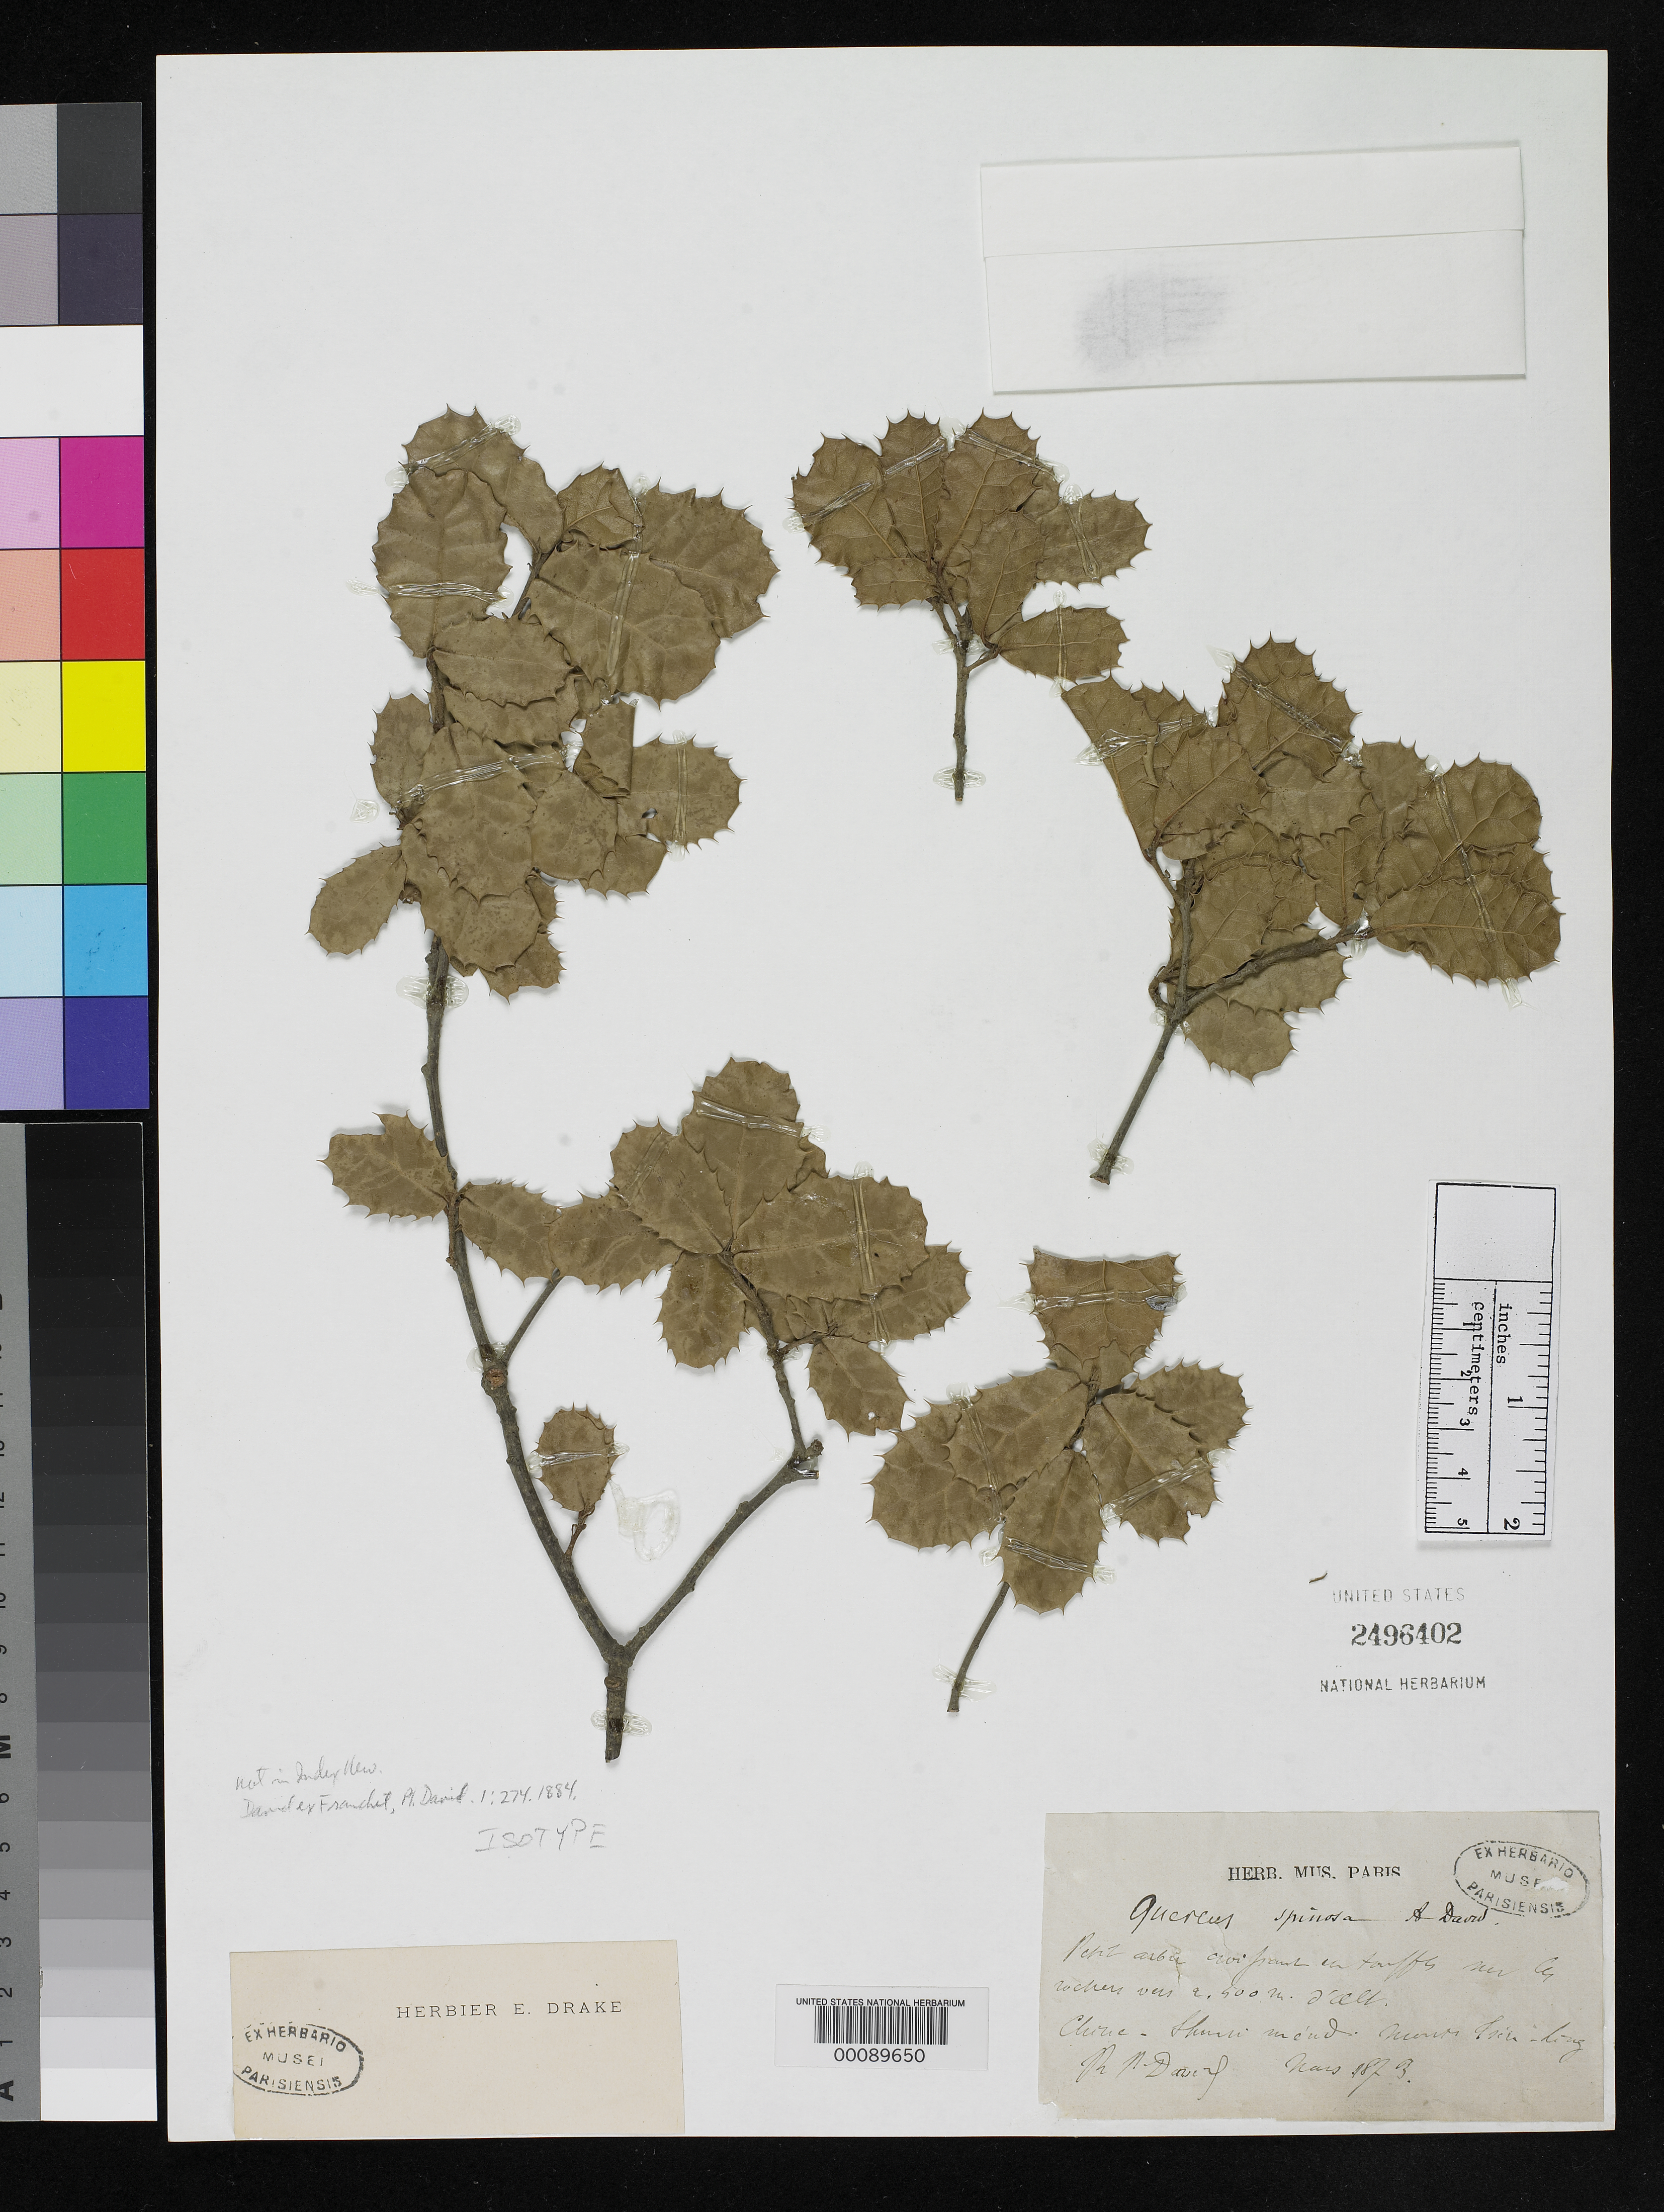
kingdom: Plantae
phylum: Tracheophyta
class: Magnoliopsida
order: Fagales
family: Fagaceae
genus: Quercus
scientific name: Quercus spinosa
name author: David ex Franch.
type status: Isotype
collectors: A. David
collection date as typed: Mar 1873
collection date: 1873-03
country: China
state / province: Shanxi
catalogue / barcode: US 2496402